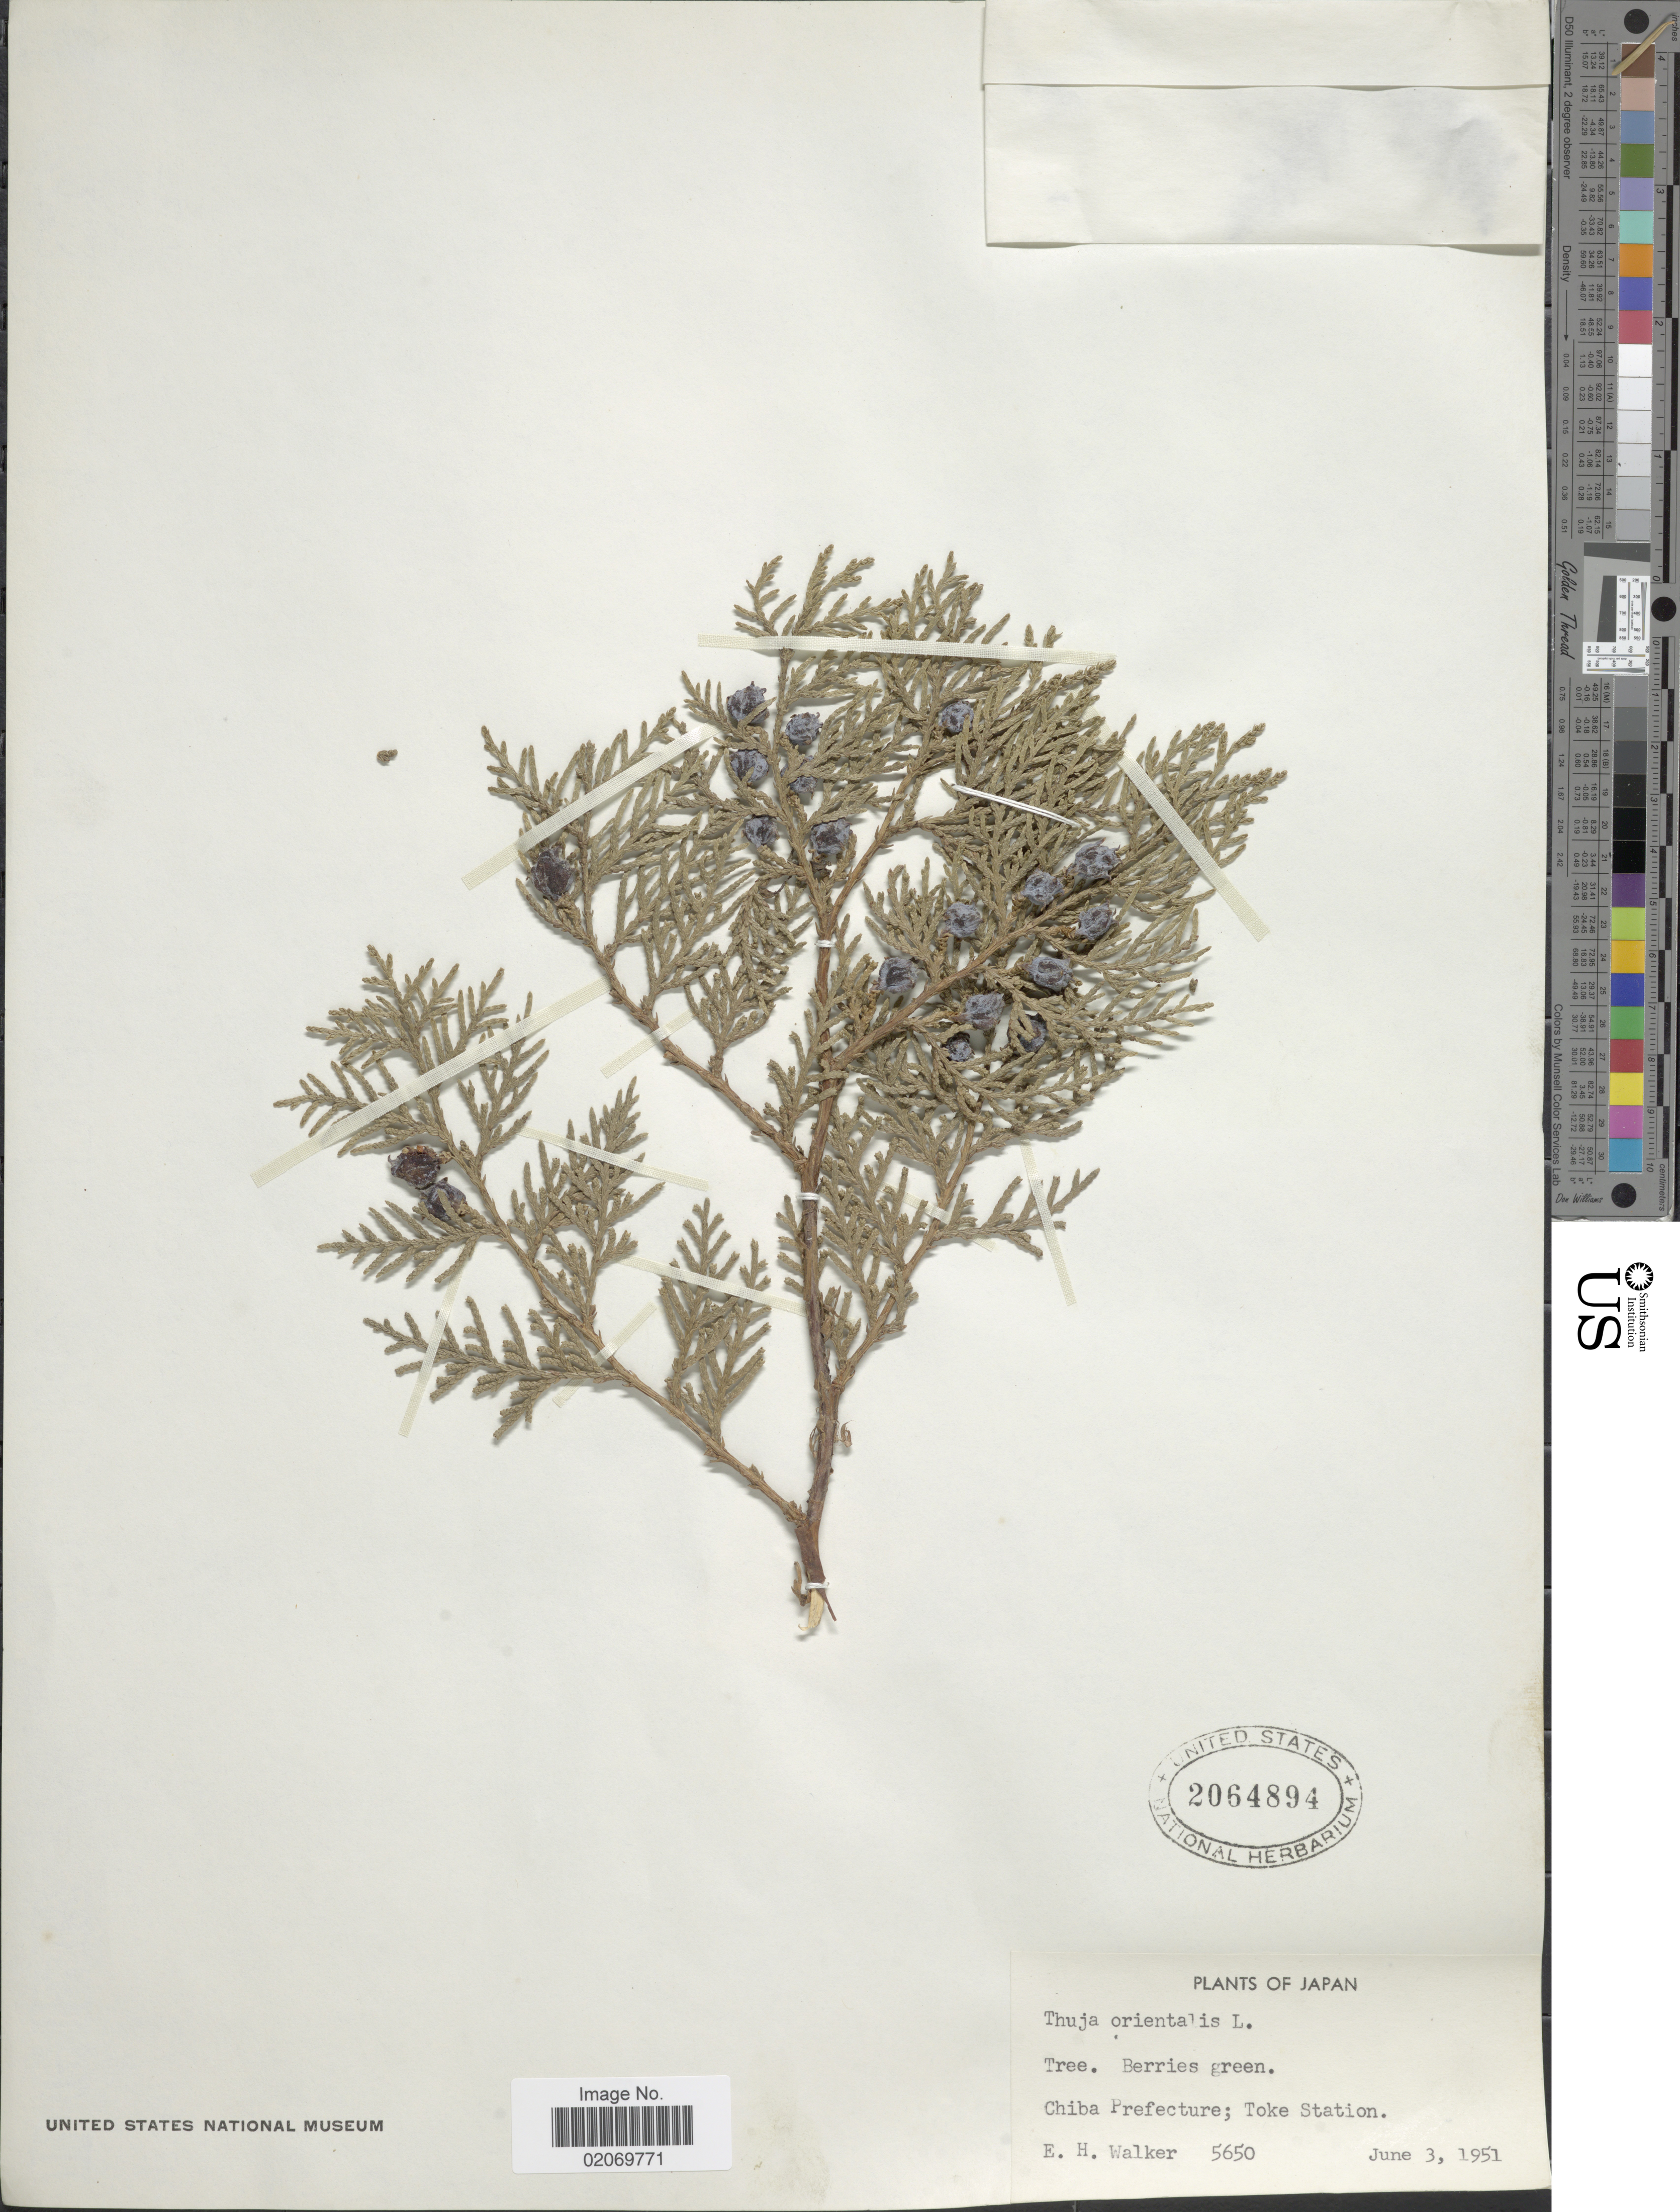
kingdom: Plantae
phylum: Tracheophyta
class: Pinopsida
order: Pinales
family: Cupressaceae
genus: Thuja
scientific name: Thuja orientalis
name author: L.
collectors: E. H. Walker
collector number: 5650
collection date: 1951-06-03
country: Japan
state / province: Tiba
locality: Chiba Prefecture; Toke Station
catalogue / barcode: US 2064894